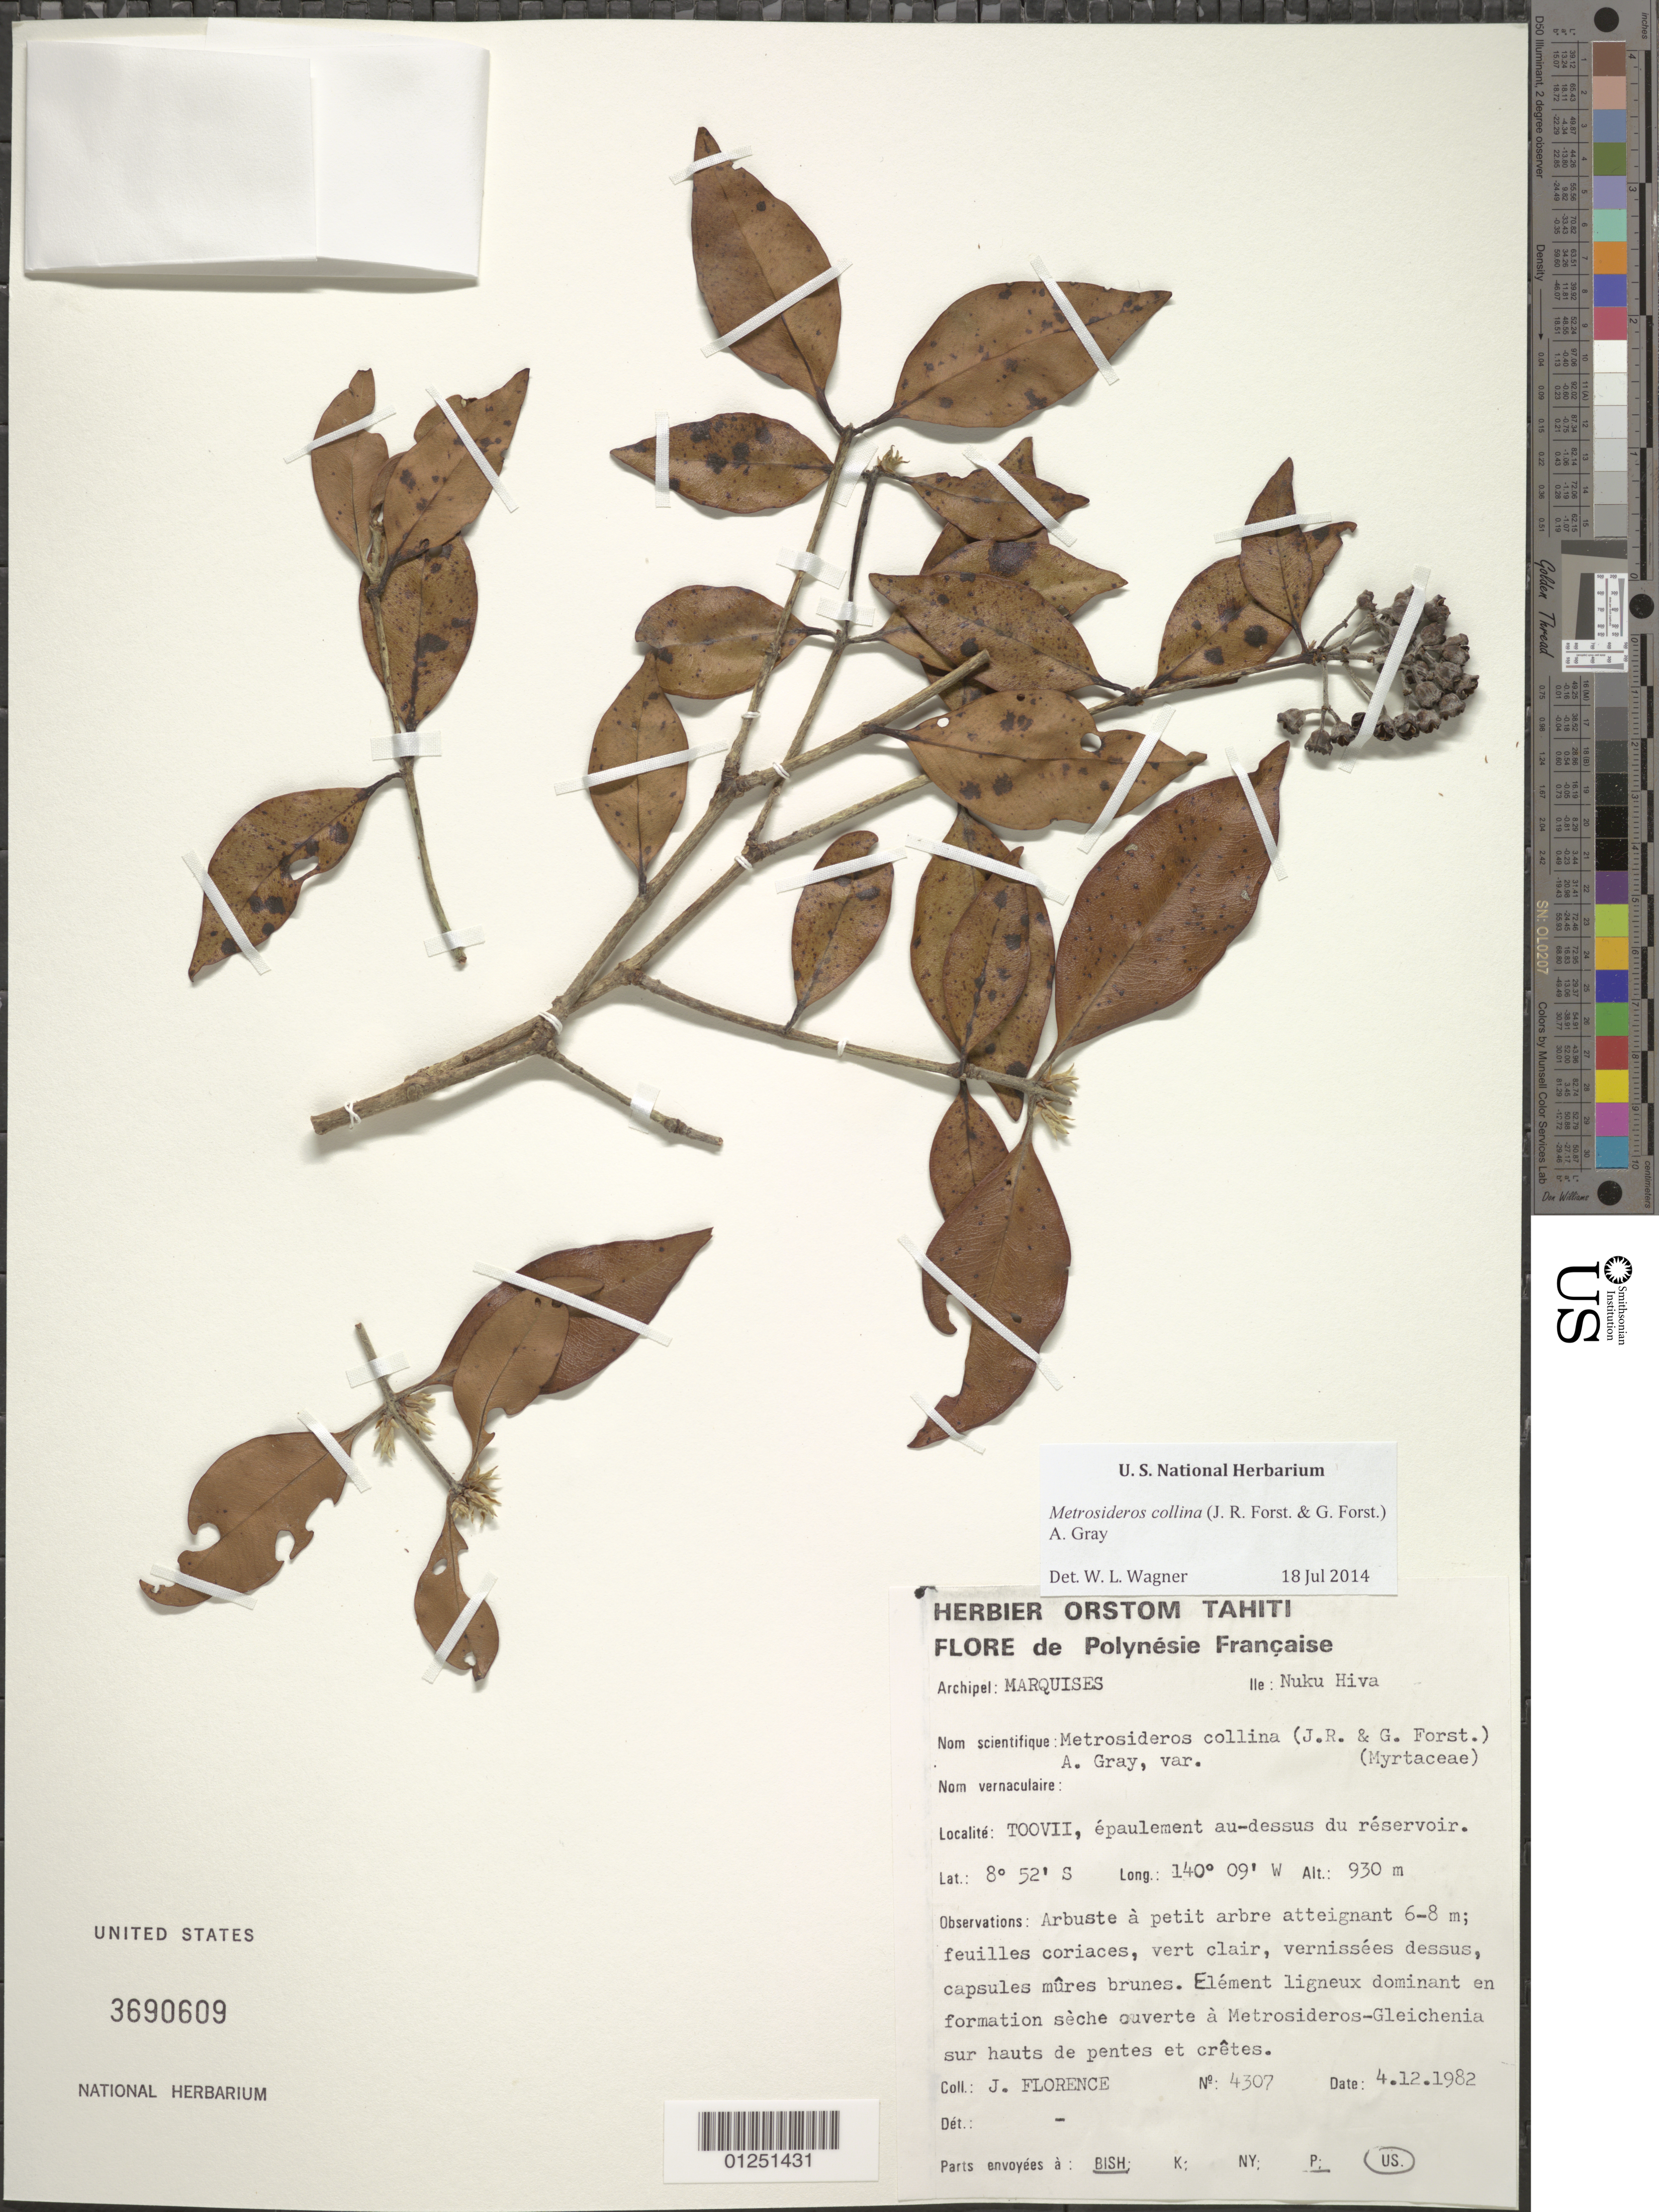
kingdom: Plantae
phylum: Tracheophyta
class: Magnoliopsida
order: Myrtales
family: Myrtaceae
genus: Metrosideros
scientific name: Metrosideros collina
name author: (J.R. Forst. & G. Forst.) A. Gray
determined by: Wagner, W. L., (BOT), Smithsonian Institution - National Museum of Natural History (UNITED STATES)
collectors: J. Florence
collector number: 4307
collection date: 1982-12-04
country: French Polynesia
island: Nuku Hiva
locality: Toovii, épaulement au-dessus du réservoir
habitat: En formation sèche ouverte à Metrosideros-Gleichenia sur hauts de pentes et crêtes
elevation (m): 930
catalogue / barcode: US 3690609